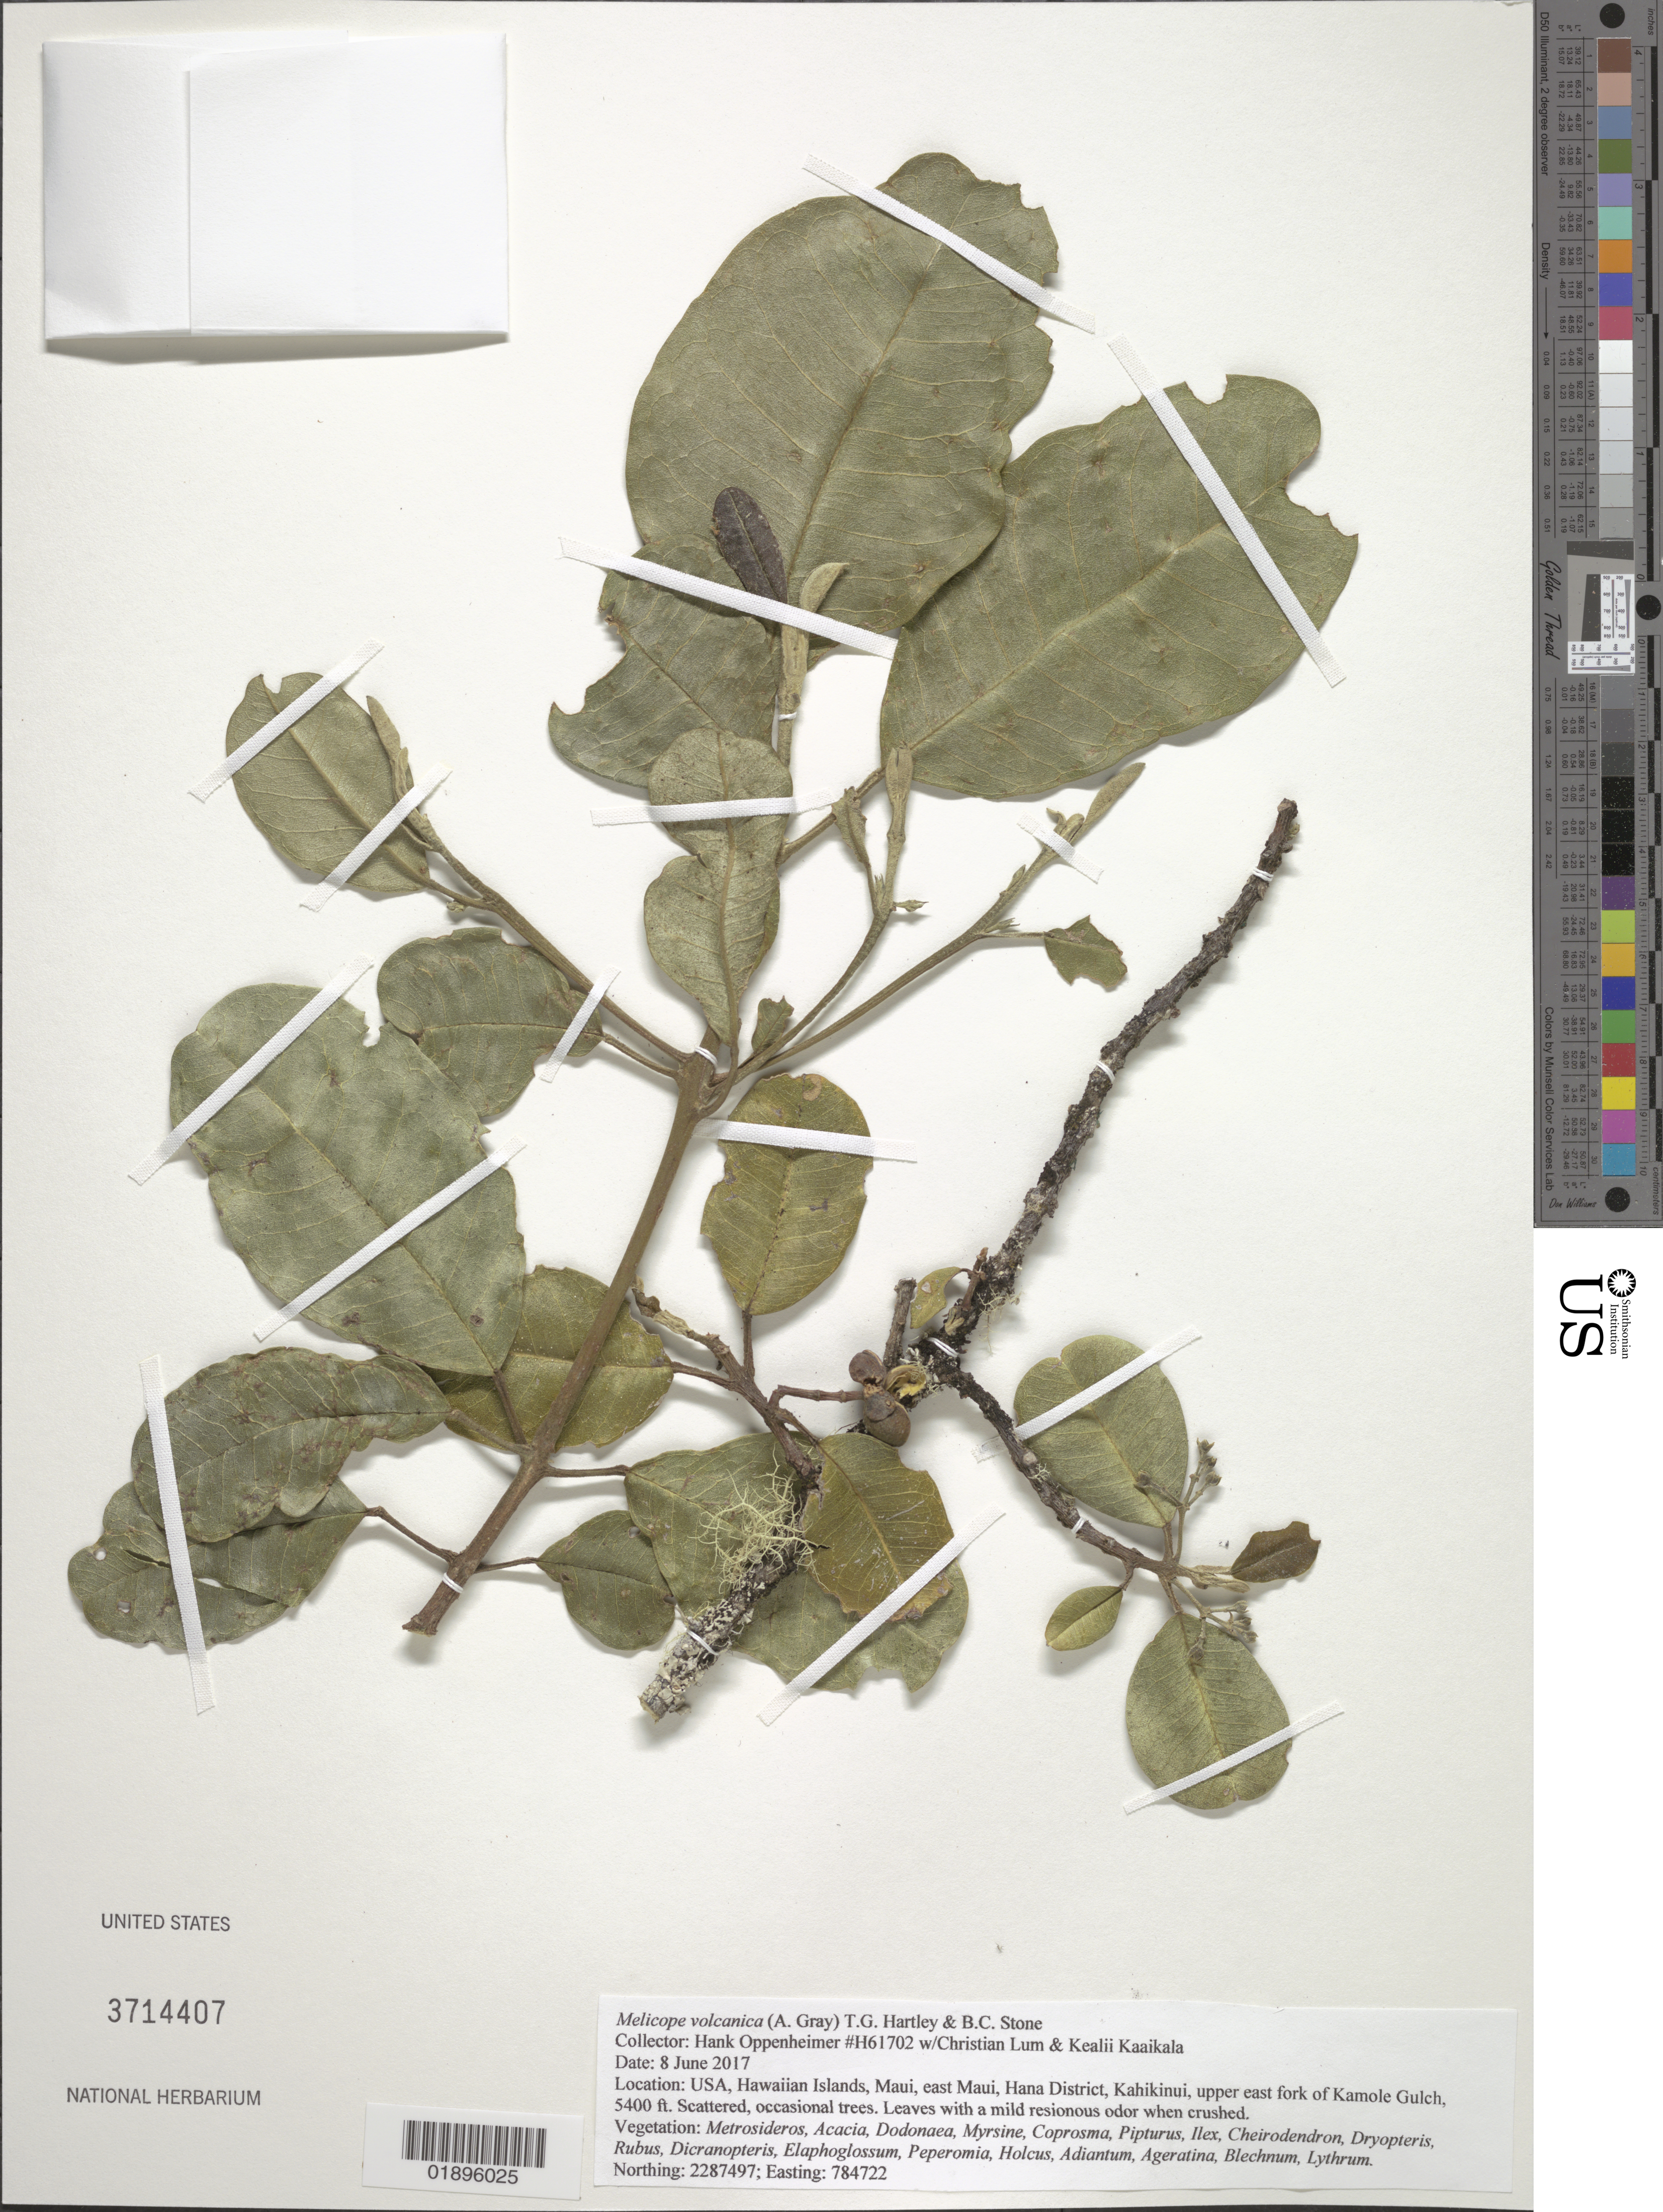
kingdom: Plantae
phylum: Tracheophyta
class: Magnoliopsida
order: Sapindales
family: Rutaceae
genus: Melicope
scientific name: Melicope volcanica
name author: (A. Gray) T.G. Hartley & B.C. Stone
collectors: H. L. Oppenheimer, C. Lum & K. Kaaikala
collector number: H61702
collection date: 2017-06-08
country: United States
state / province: Hawaii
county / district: Maui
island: Maui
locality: East Maui, Hana District, Kahikinui, upper east fork of Kamole Gulch.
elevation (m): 1646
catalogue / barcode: US 3714407